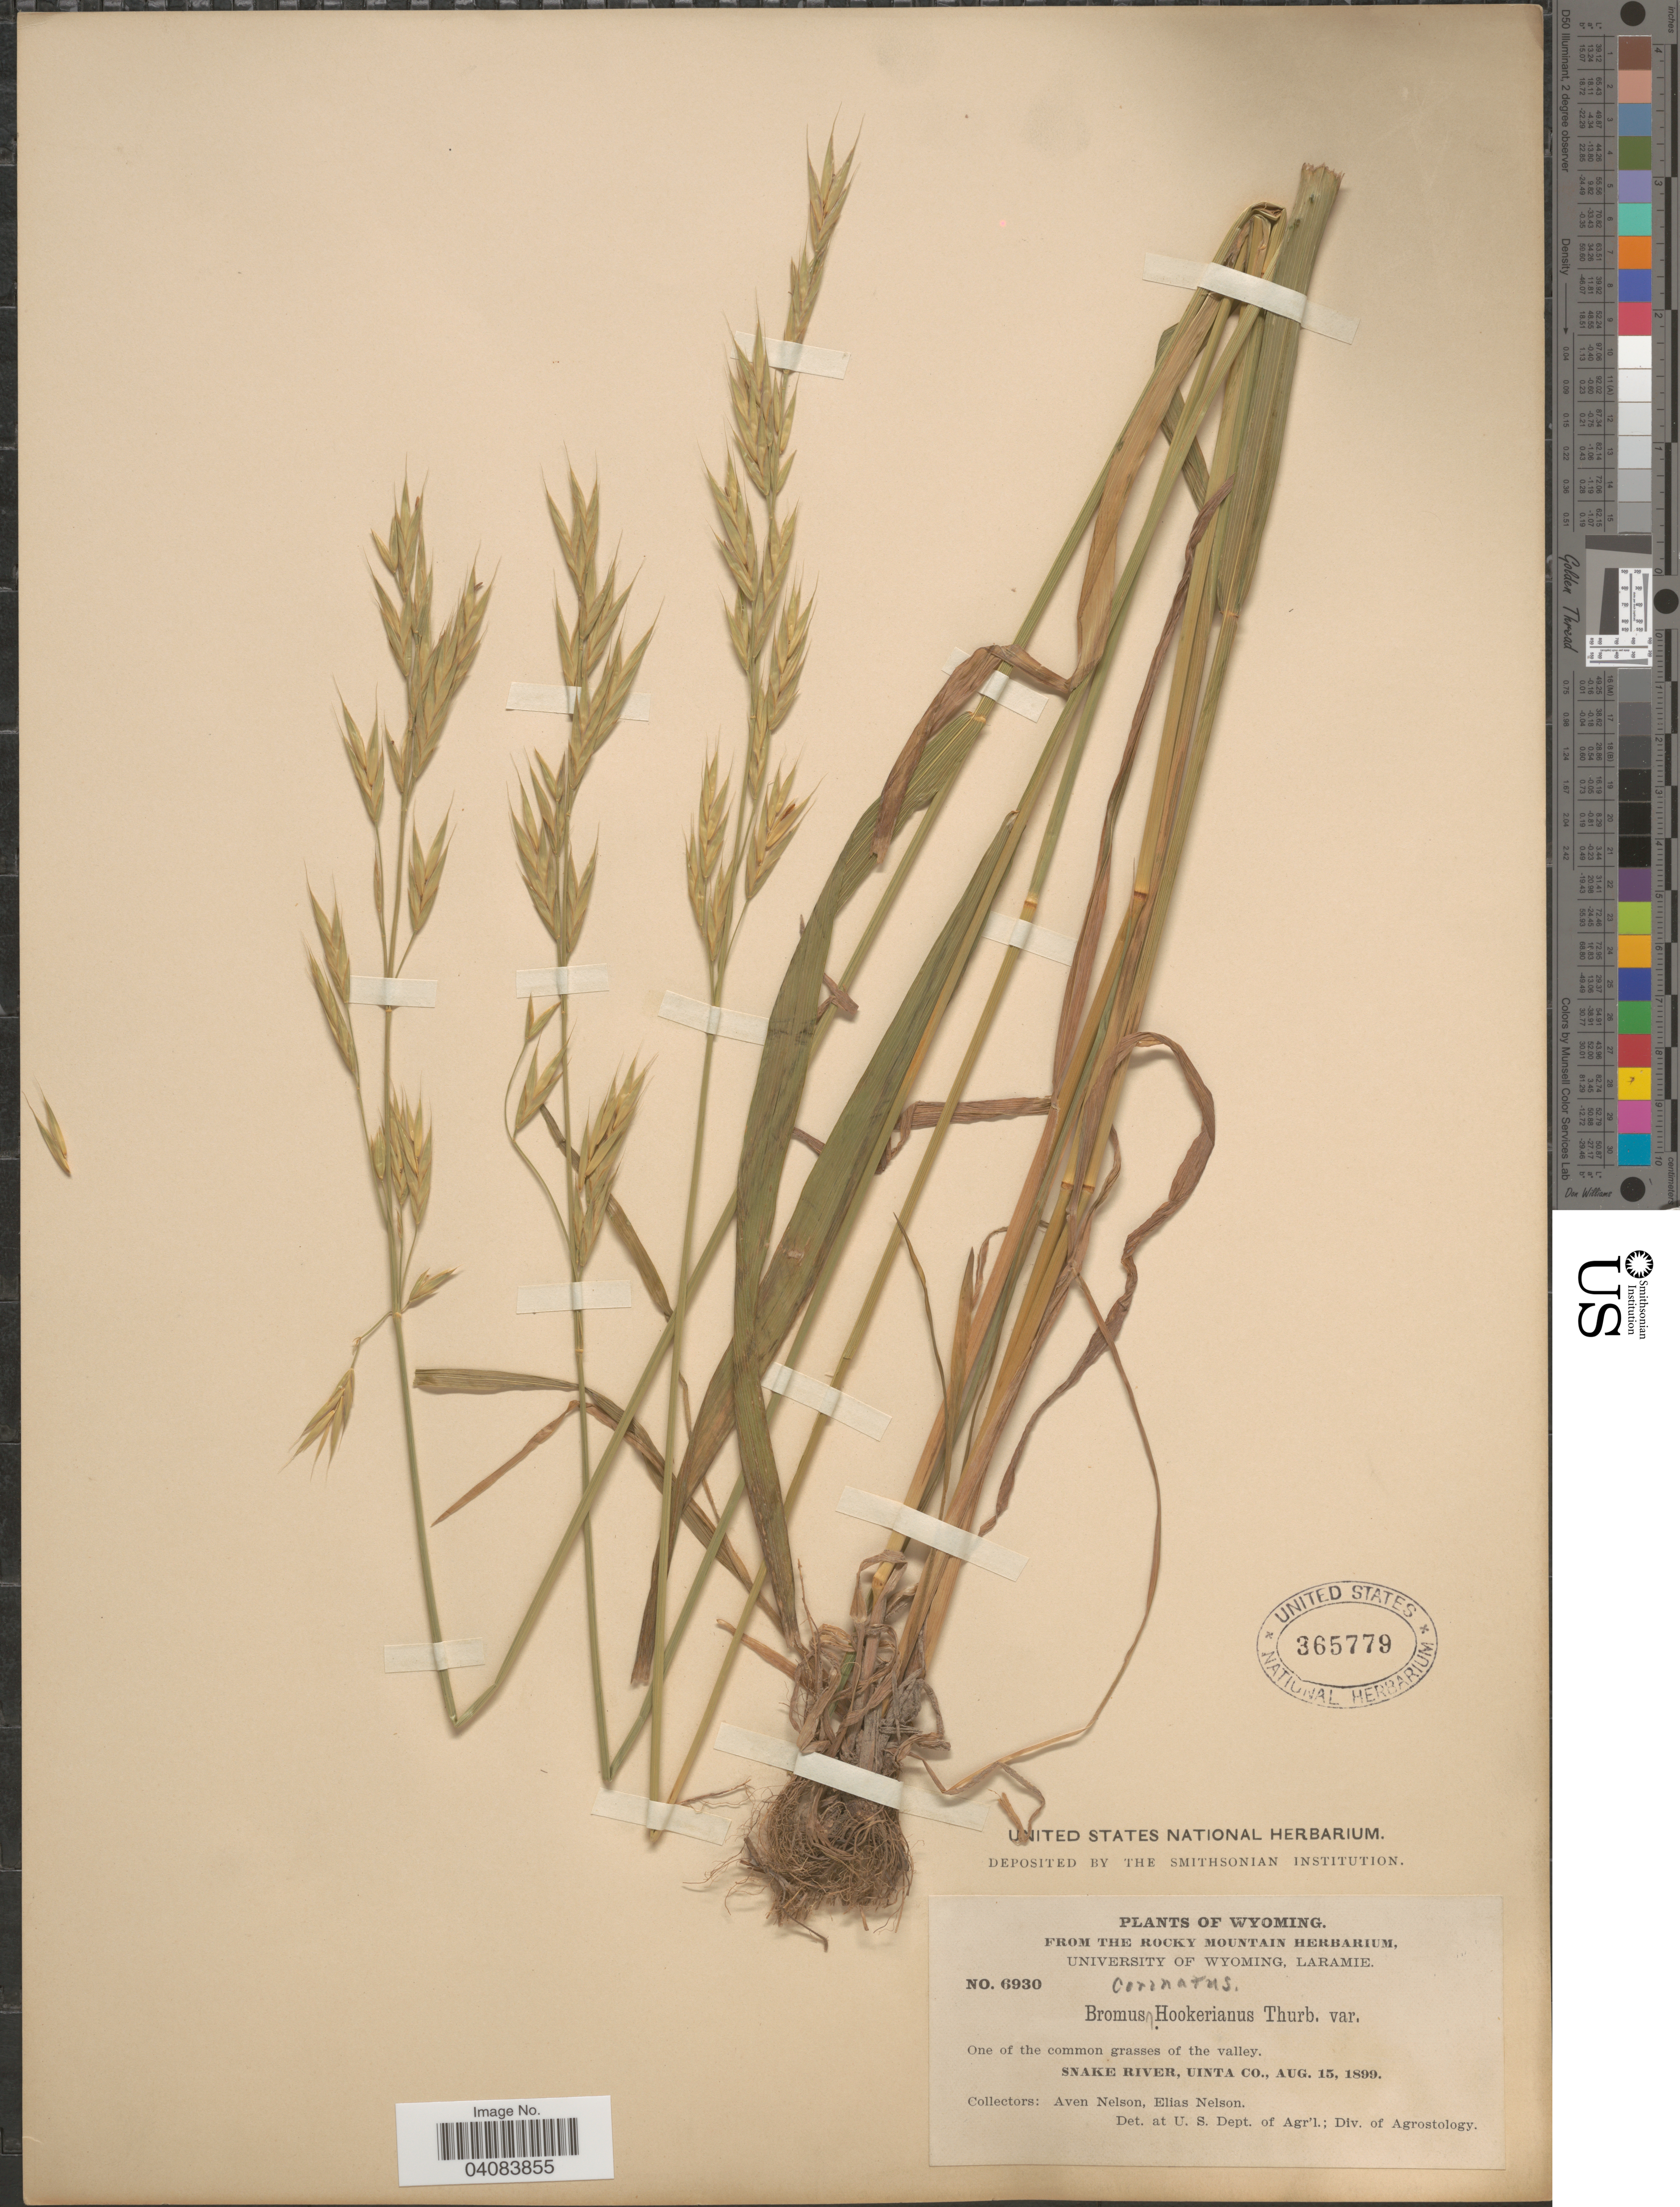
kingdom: Plantae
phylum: Tracheophyta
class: Liliopsida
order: Poales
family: Poaceae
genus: Bromus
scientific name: Bromus polyanthus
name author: Scribn. ex Shear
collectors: A. Nelson & E. Nelson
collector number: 6930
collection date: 1899-08-15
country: United States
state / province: Wyoming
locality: Snake River, Uinta Co.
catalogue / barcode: US 365779